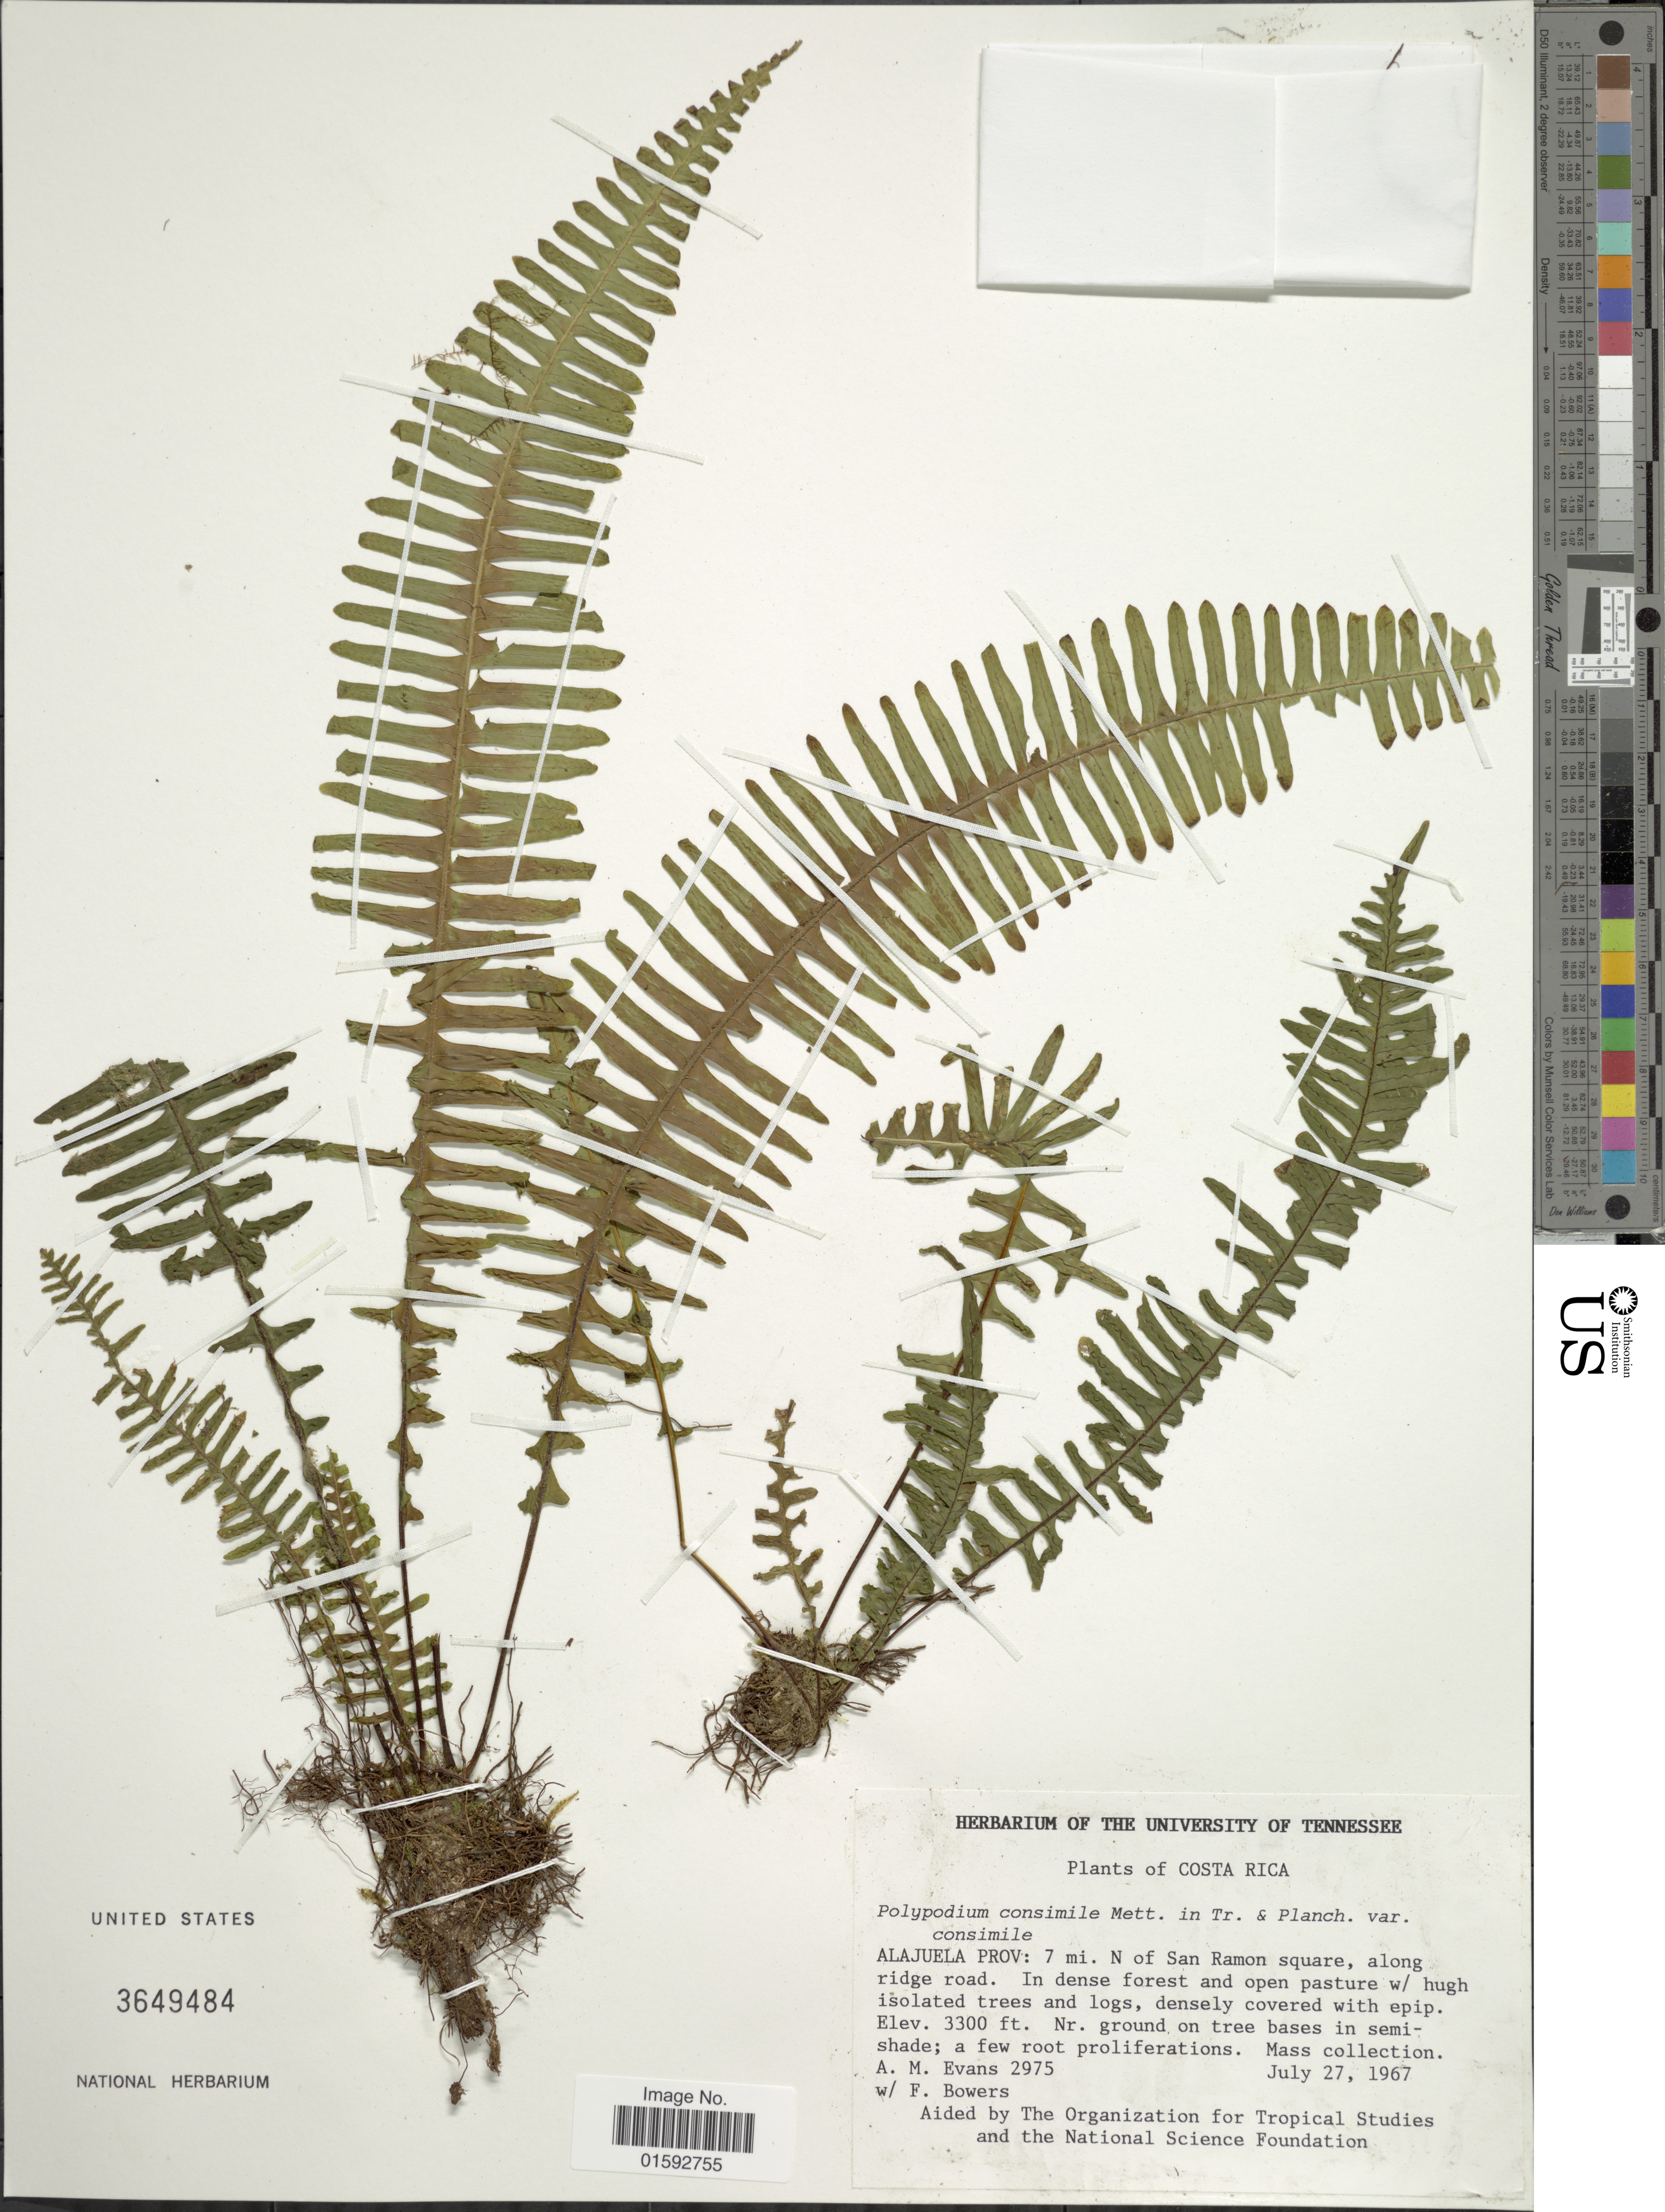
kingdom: Plantae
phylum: Tracheophyta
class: Polypodiopsida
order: Polypodiales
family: Polypodiaceae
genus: Pecluma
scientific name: Pecluma consimilis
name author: (Mett.) M.G. Price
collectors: A. M. Evans & F. Bowers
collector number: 2975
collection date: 1967-07-27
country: Costa Rica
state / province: Alajuela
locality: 7 mi. N of San Ramon square, along ridge road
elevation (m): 1006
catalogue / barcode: US 3649484